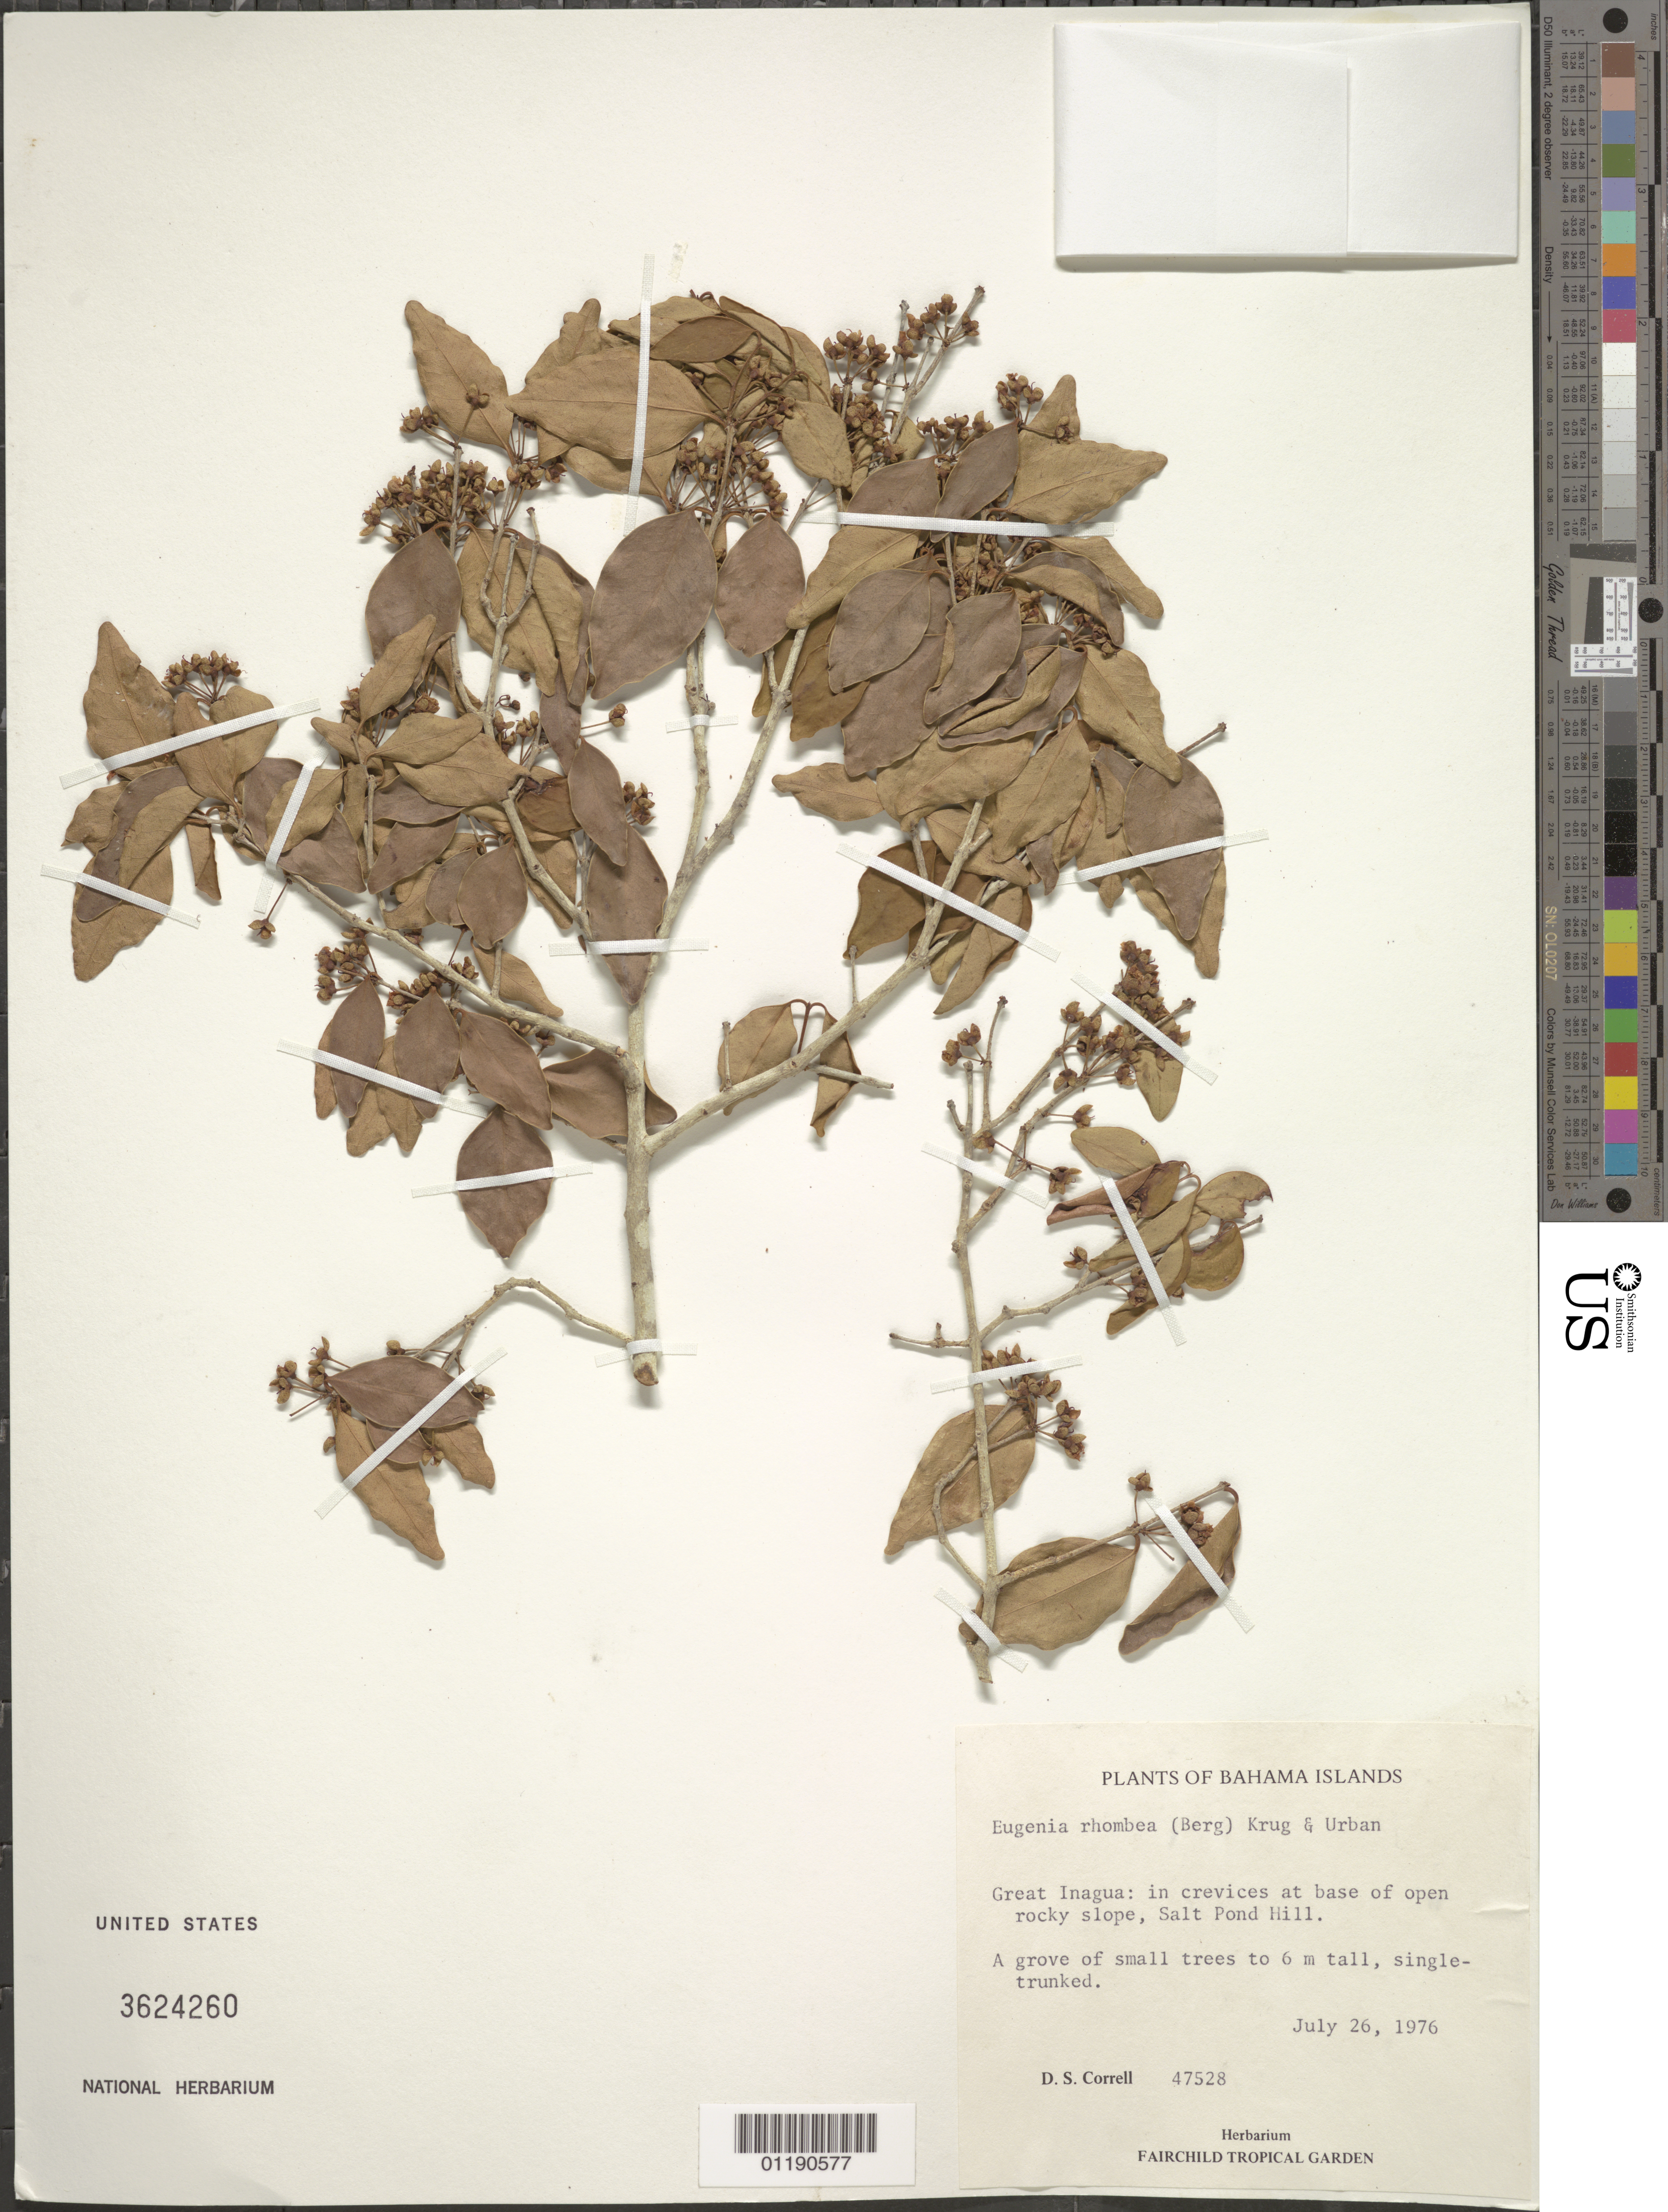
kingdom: Plantae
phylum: Tracheophyta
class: Magnoliopsida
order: Myrtales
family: Myrtaceae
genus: Eugenia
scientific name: Eugenia rhombea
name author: (O. Berg) Krug & Urb.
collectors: D. S. Correll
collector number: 47528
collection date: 1976-07-26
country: Bahamas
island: Great Inagua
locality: Great Inagua: Salt Pond Hill.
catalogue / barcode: US 3624260